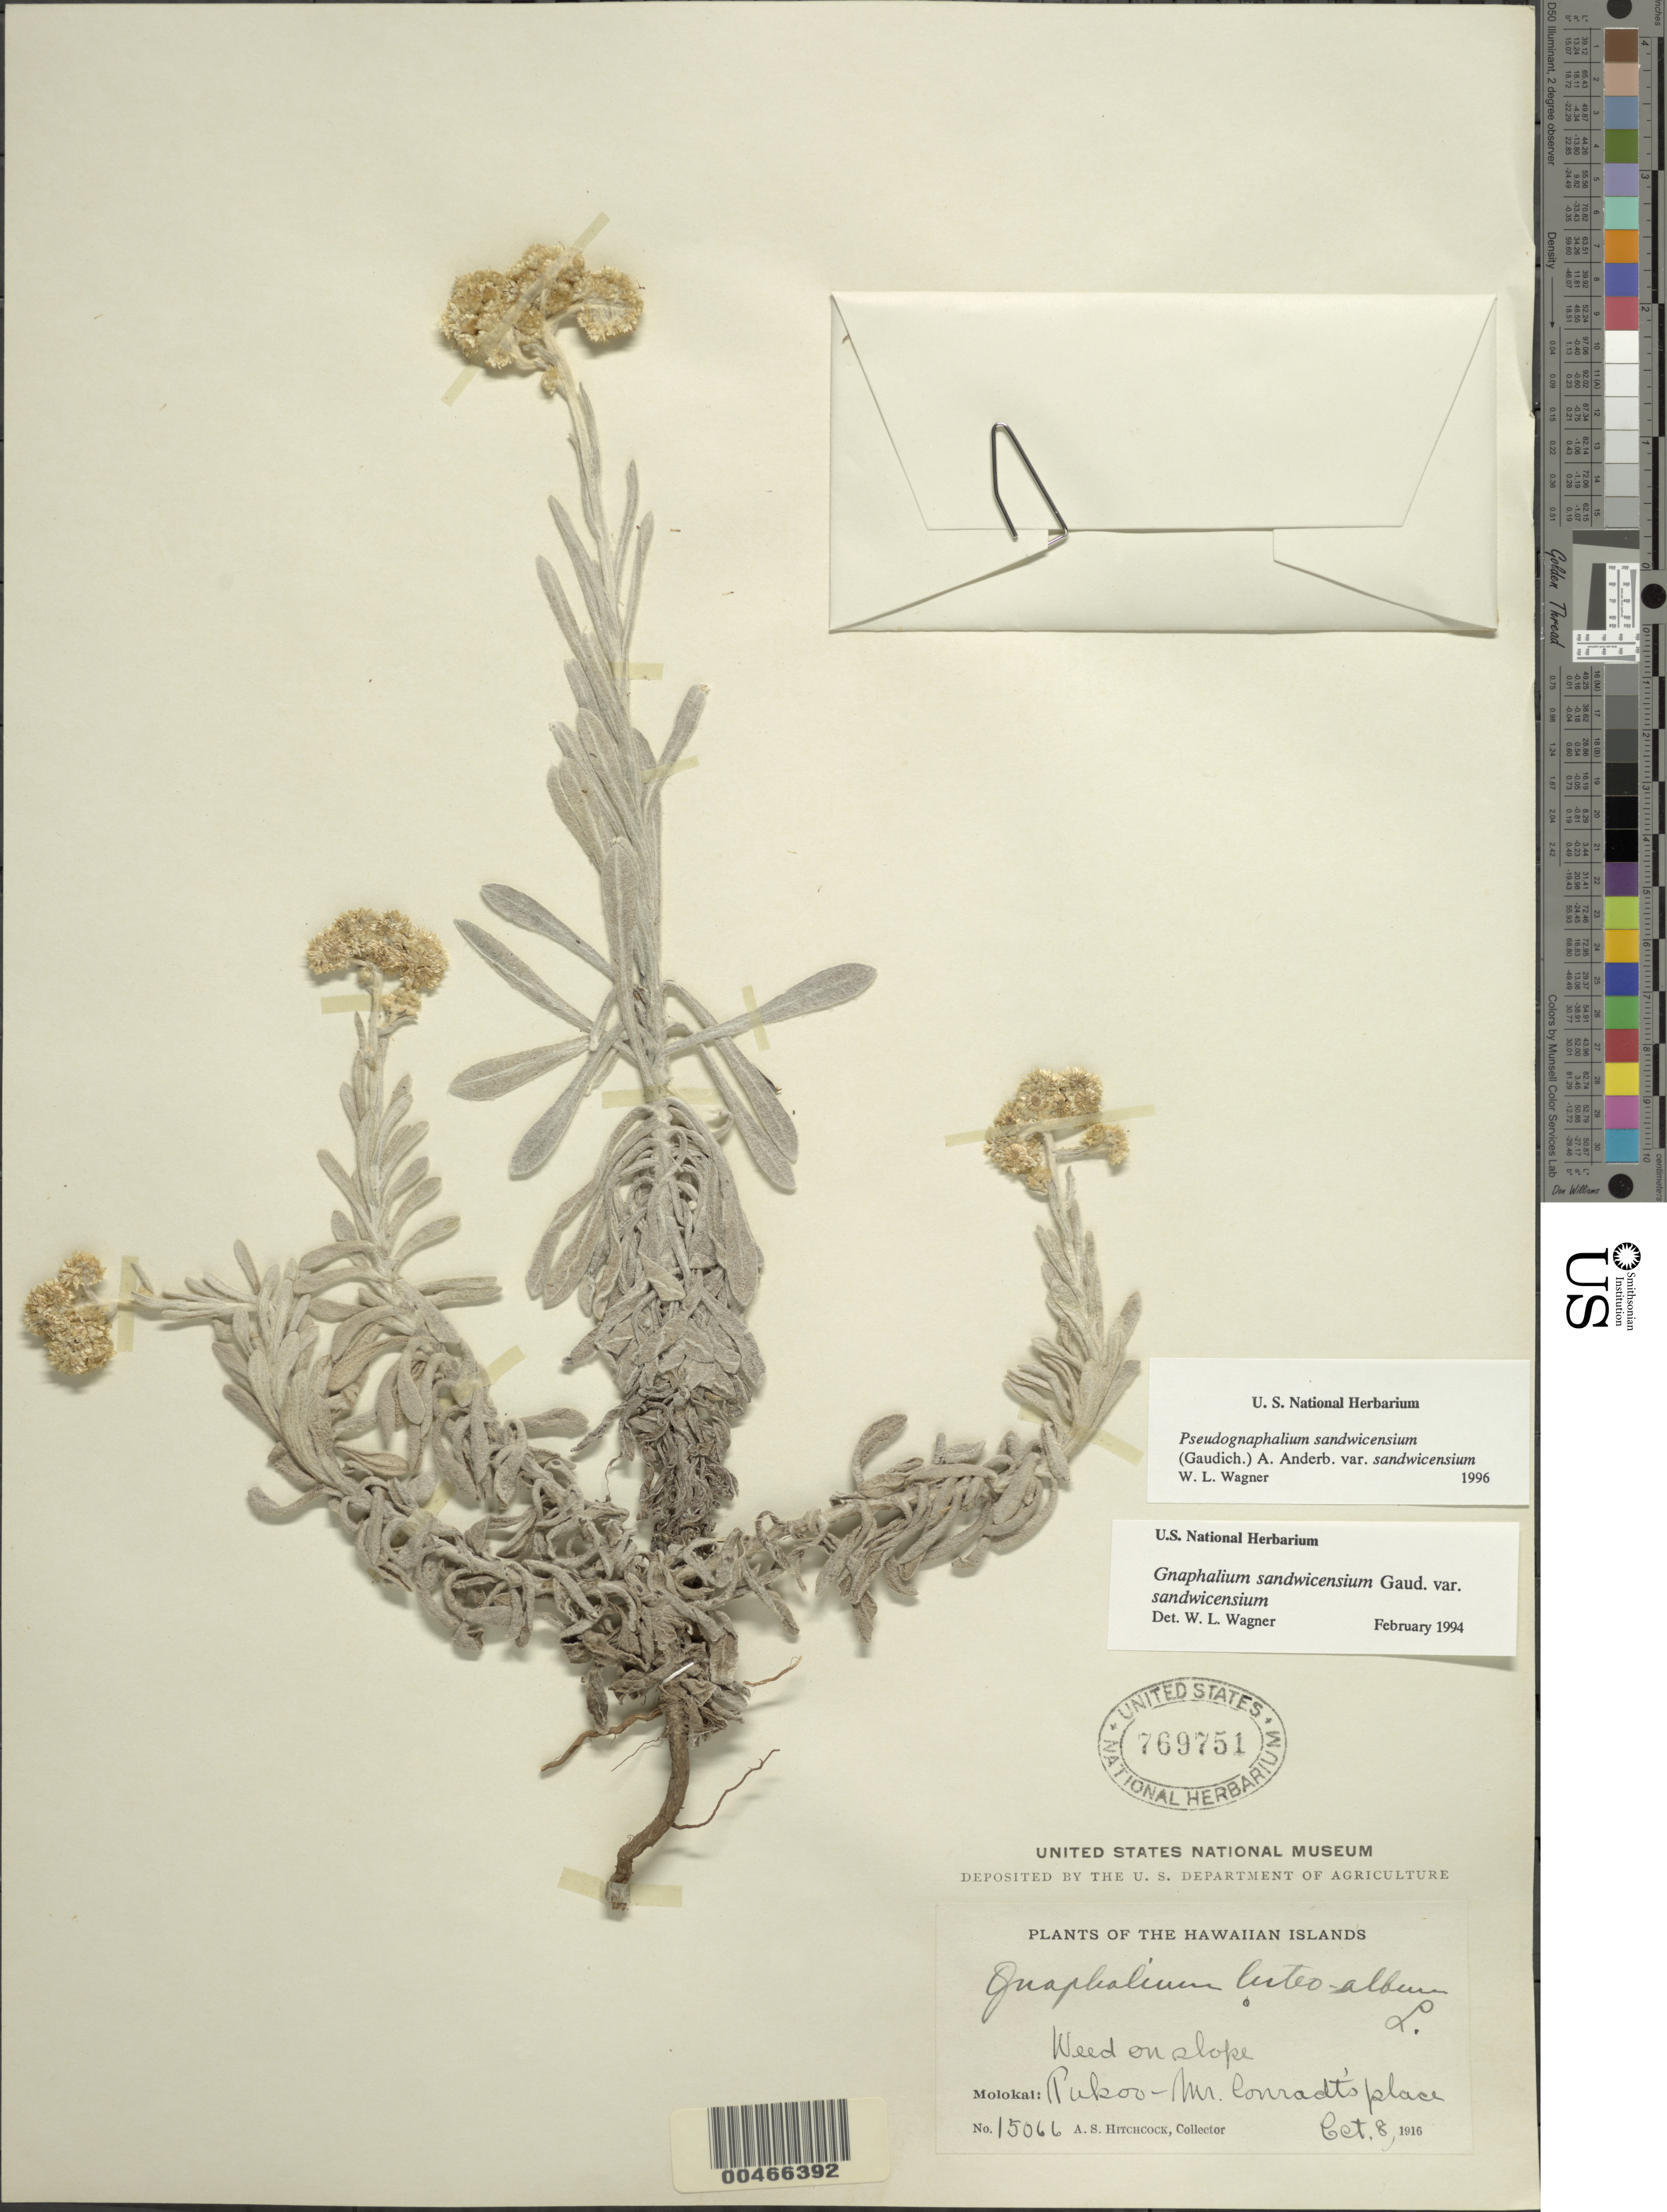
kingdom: Plantae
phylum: Tracheophyta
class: Magnoliopsida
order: Asterales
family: Asteraceae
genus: Pseudognaphalium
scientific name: Pseudognaphalium sandwicensium var. sandwicensium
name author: (Gaudich.) Anderb.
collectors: A. S. Hitchcock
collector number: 15066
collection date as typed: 8 Oct 1916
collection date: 1916-10-08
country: United States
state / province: Hawaii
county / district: Maui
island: Moloka'i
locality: Pukoo - Mr. Conradt's place, on slope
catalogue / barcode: US 769751